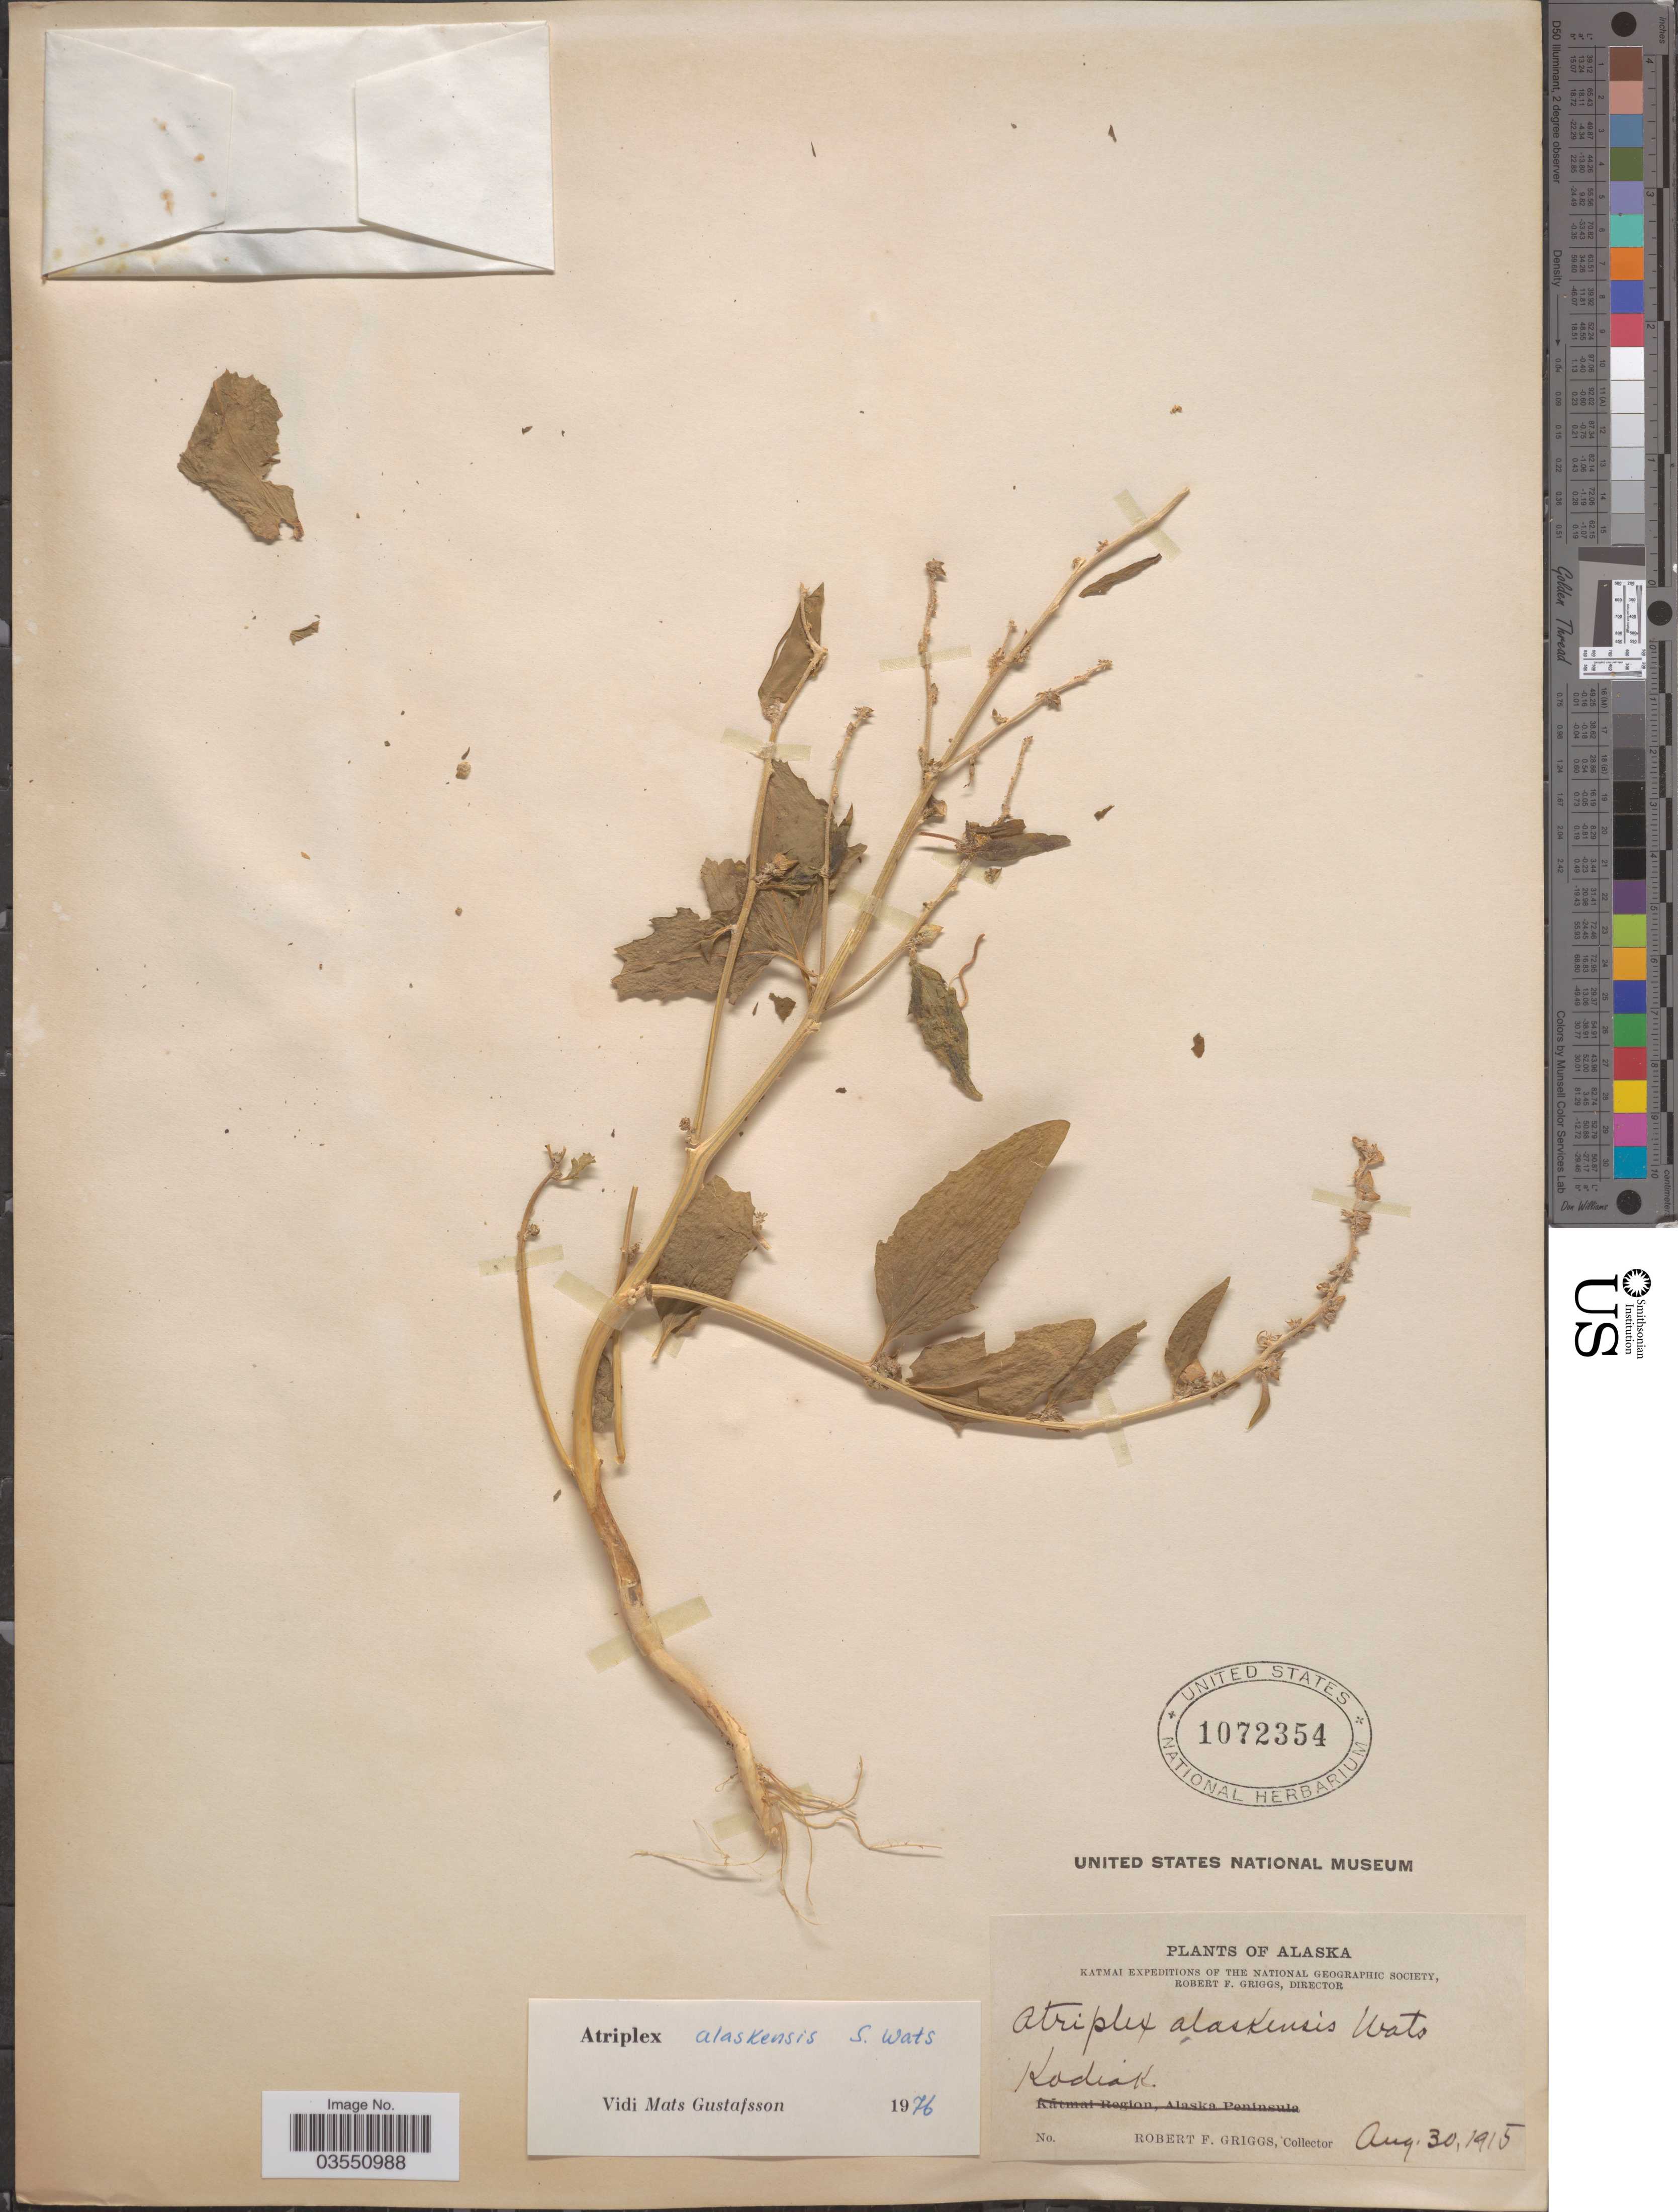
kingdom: Plantae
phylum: Tracheophyta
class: Magnoliopsida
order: Caryophyllales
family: Amaranthaceae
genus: Atriplex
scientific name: Atriplex alaskensis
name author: S. Watson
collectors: R. F. Griggs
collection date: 1915-08-30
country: United States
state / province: Alaska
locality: Katmai [unsure placement] Kodiak.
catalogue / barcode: US 1072354